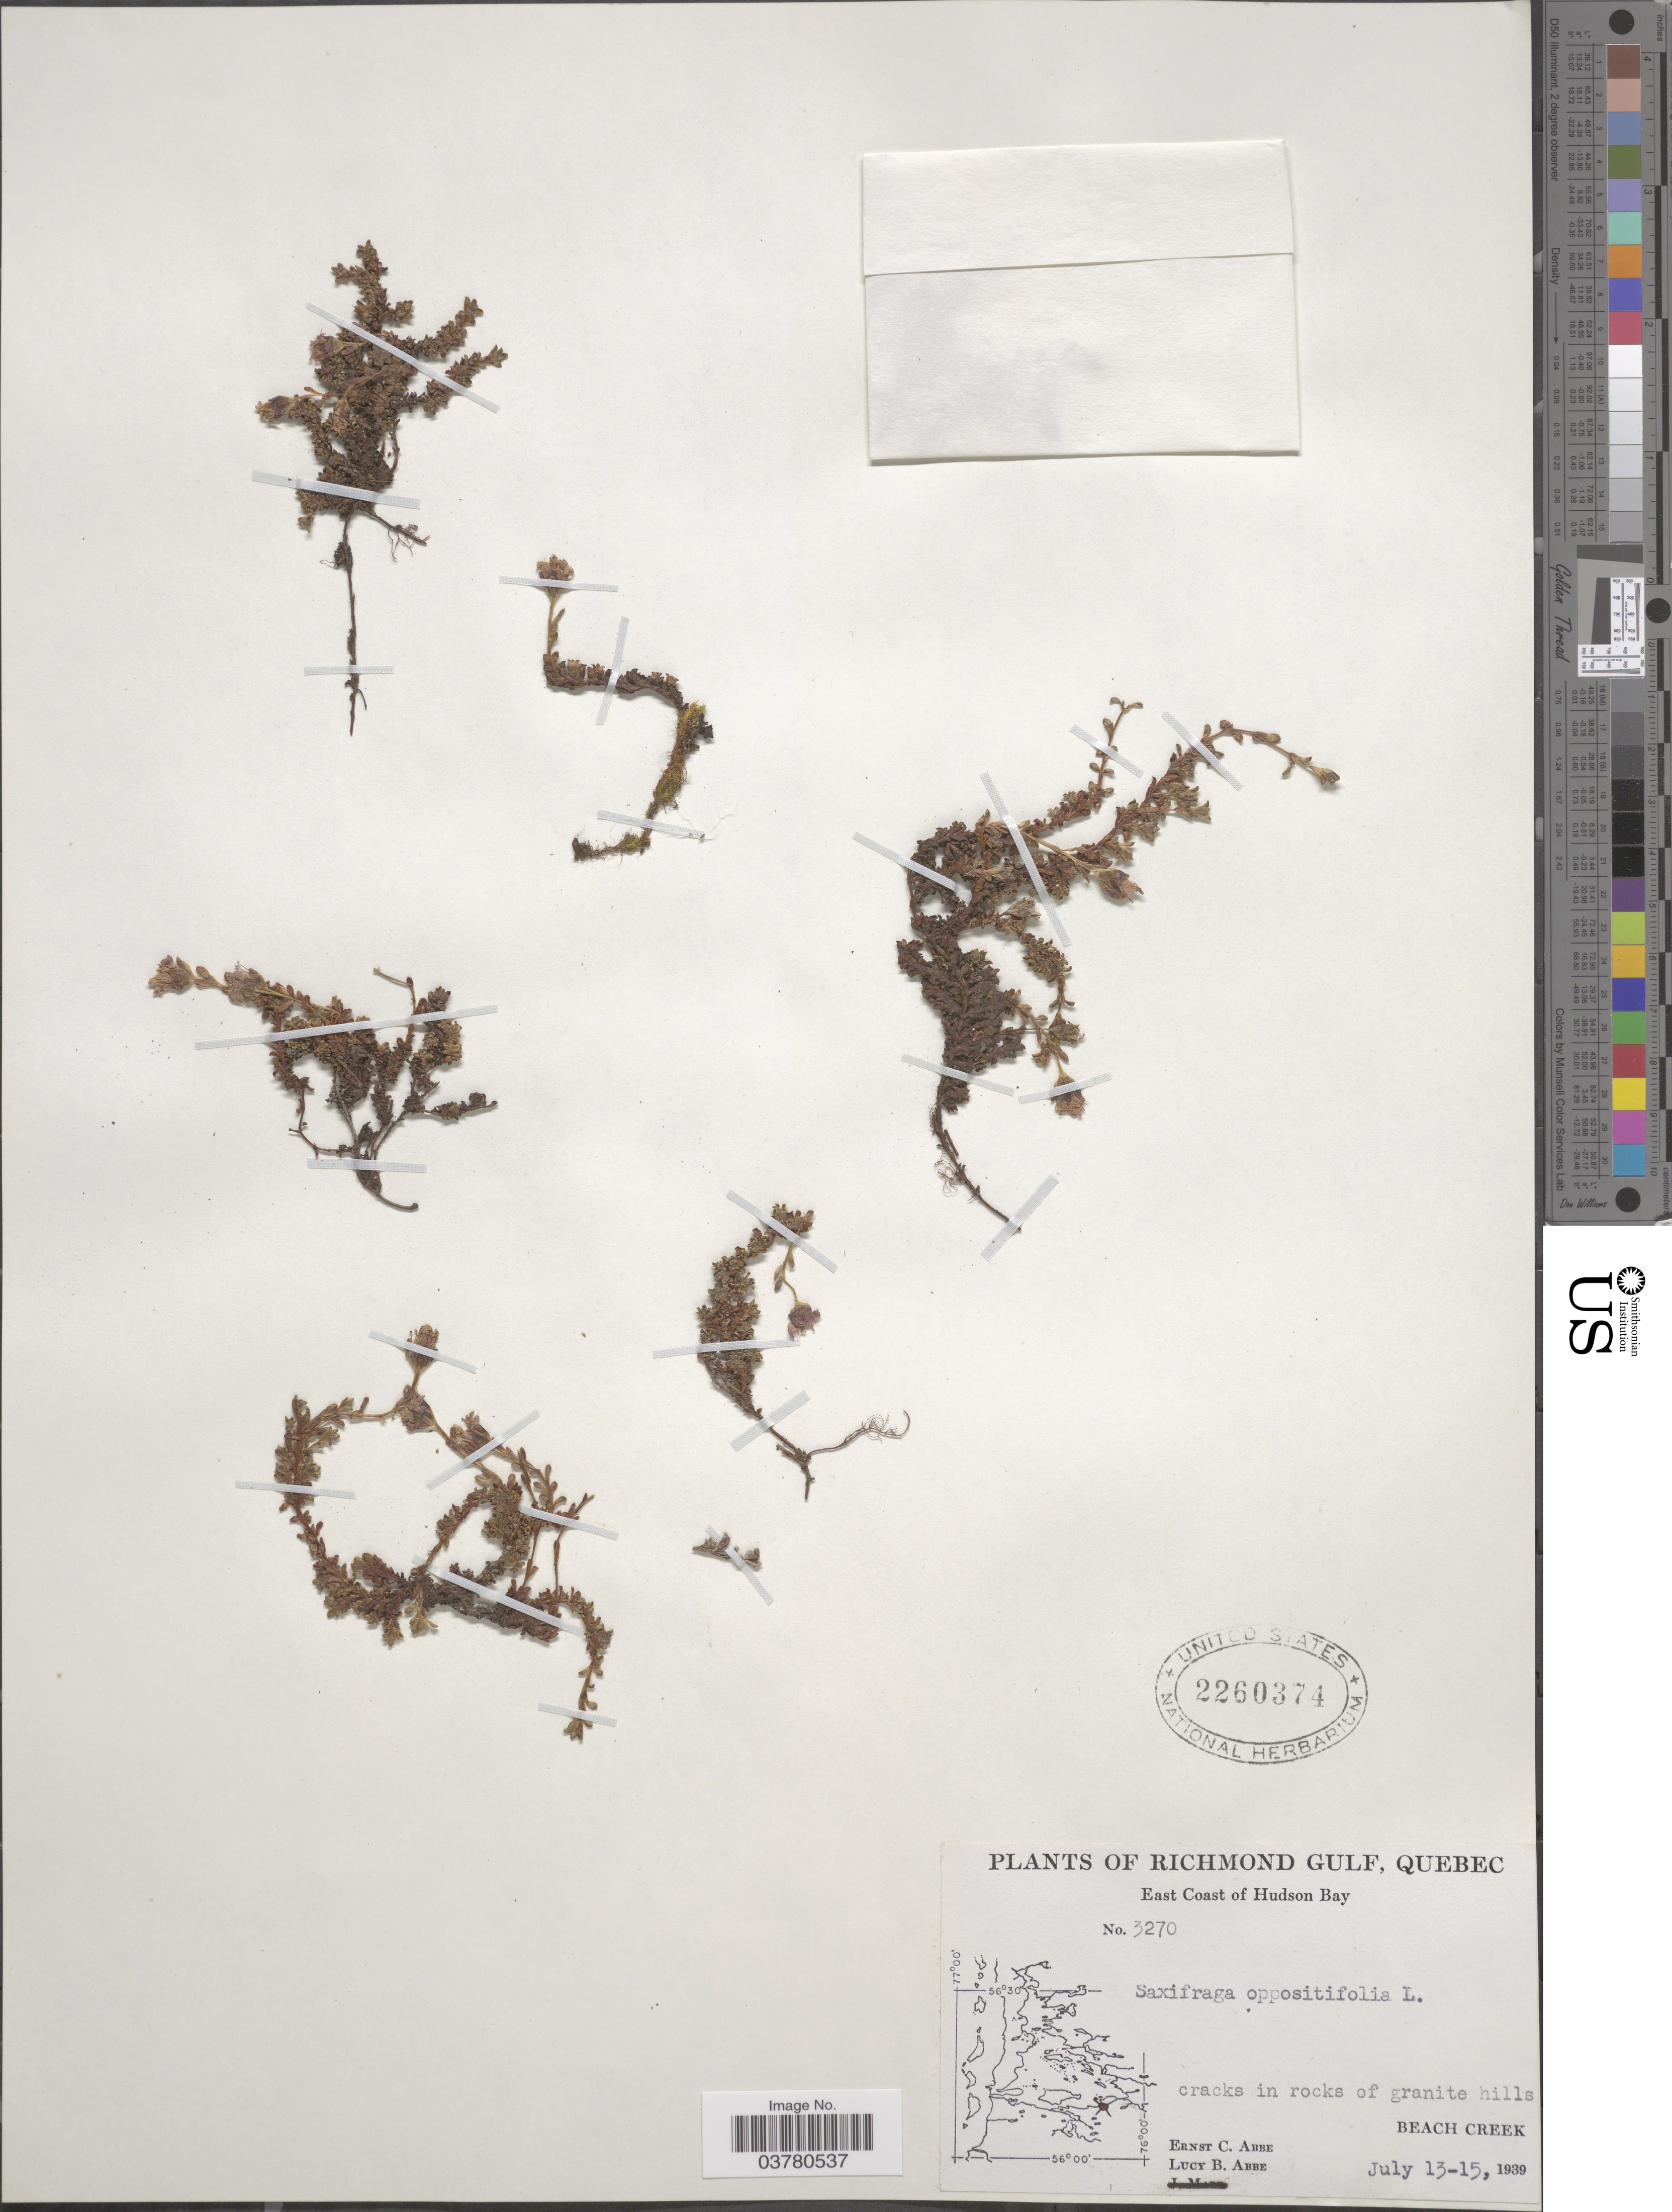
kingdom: Plantae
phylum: Tracheophyta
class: Magnoliopsida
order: Saxifragales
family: Saxifragaceae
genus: Saxifraga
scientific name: Saxifraga oppositifolia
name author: L.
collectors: E. C. Abbe & L. B. Abbe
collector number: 3270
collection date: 1939-07-13/1939-07-15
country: Canada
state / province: Quebec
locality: Richmond Gulf. East Coast of Hudson Bay. Beach Creek.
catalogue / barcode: US 2260374